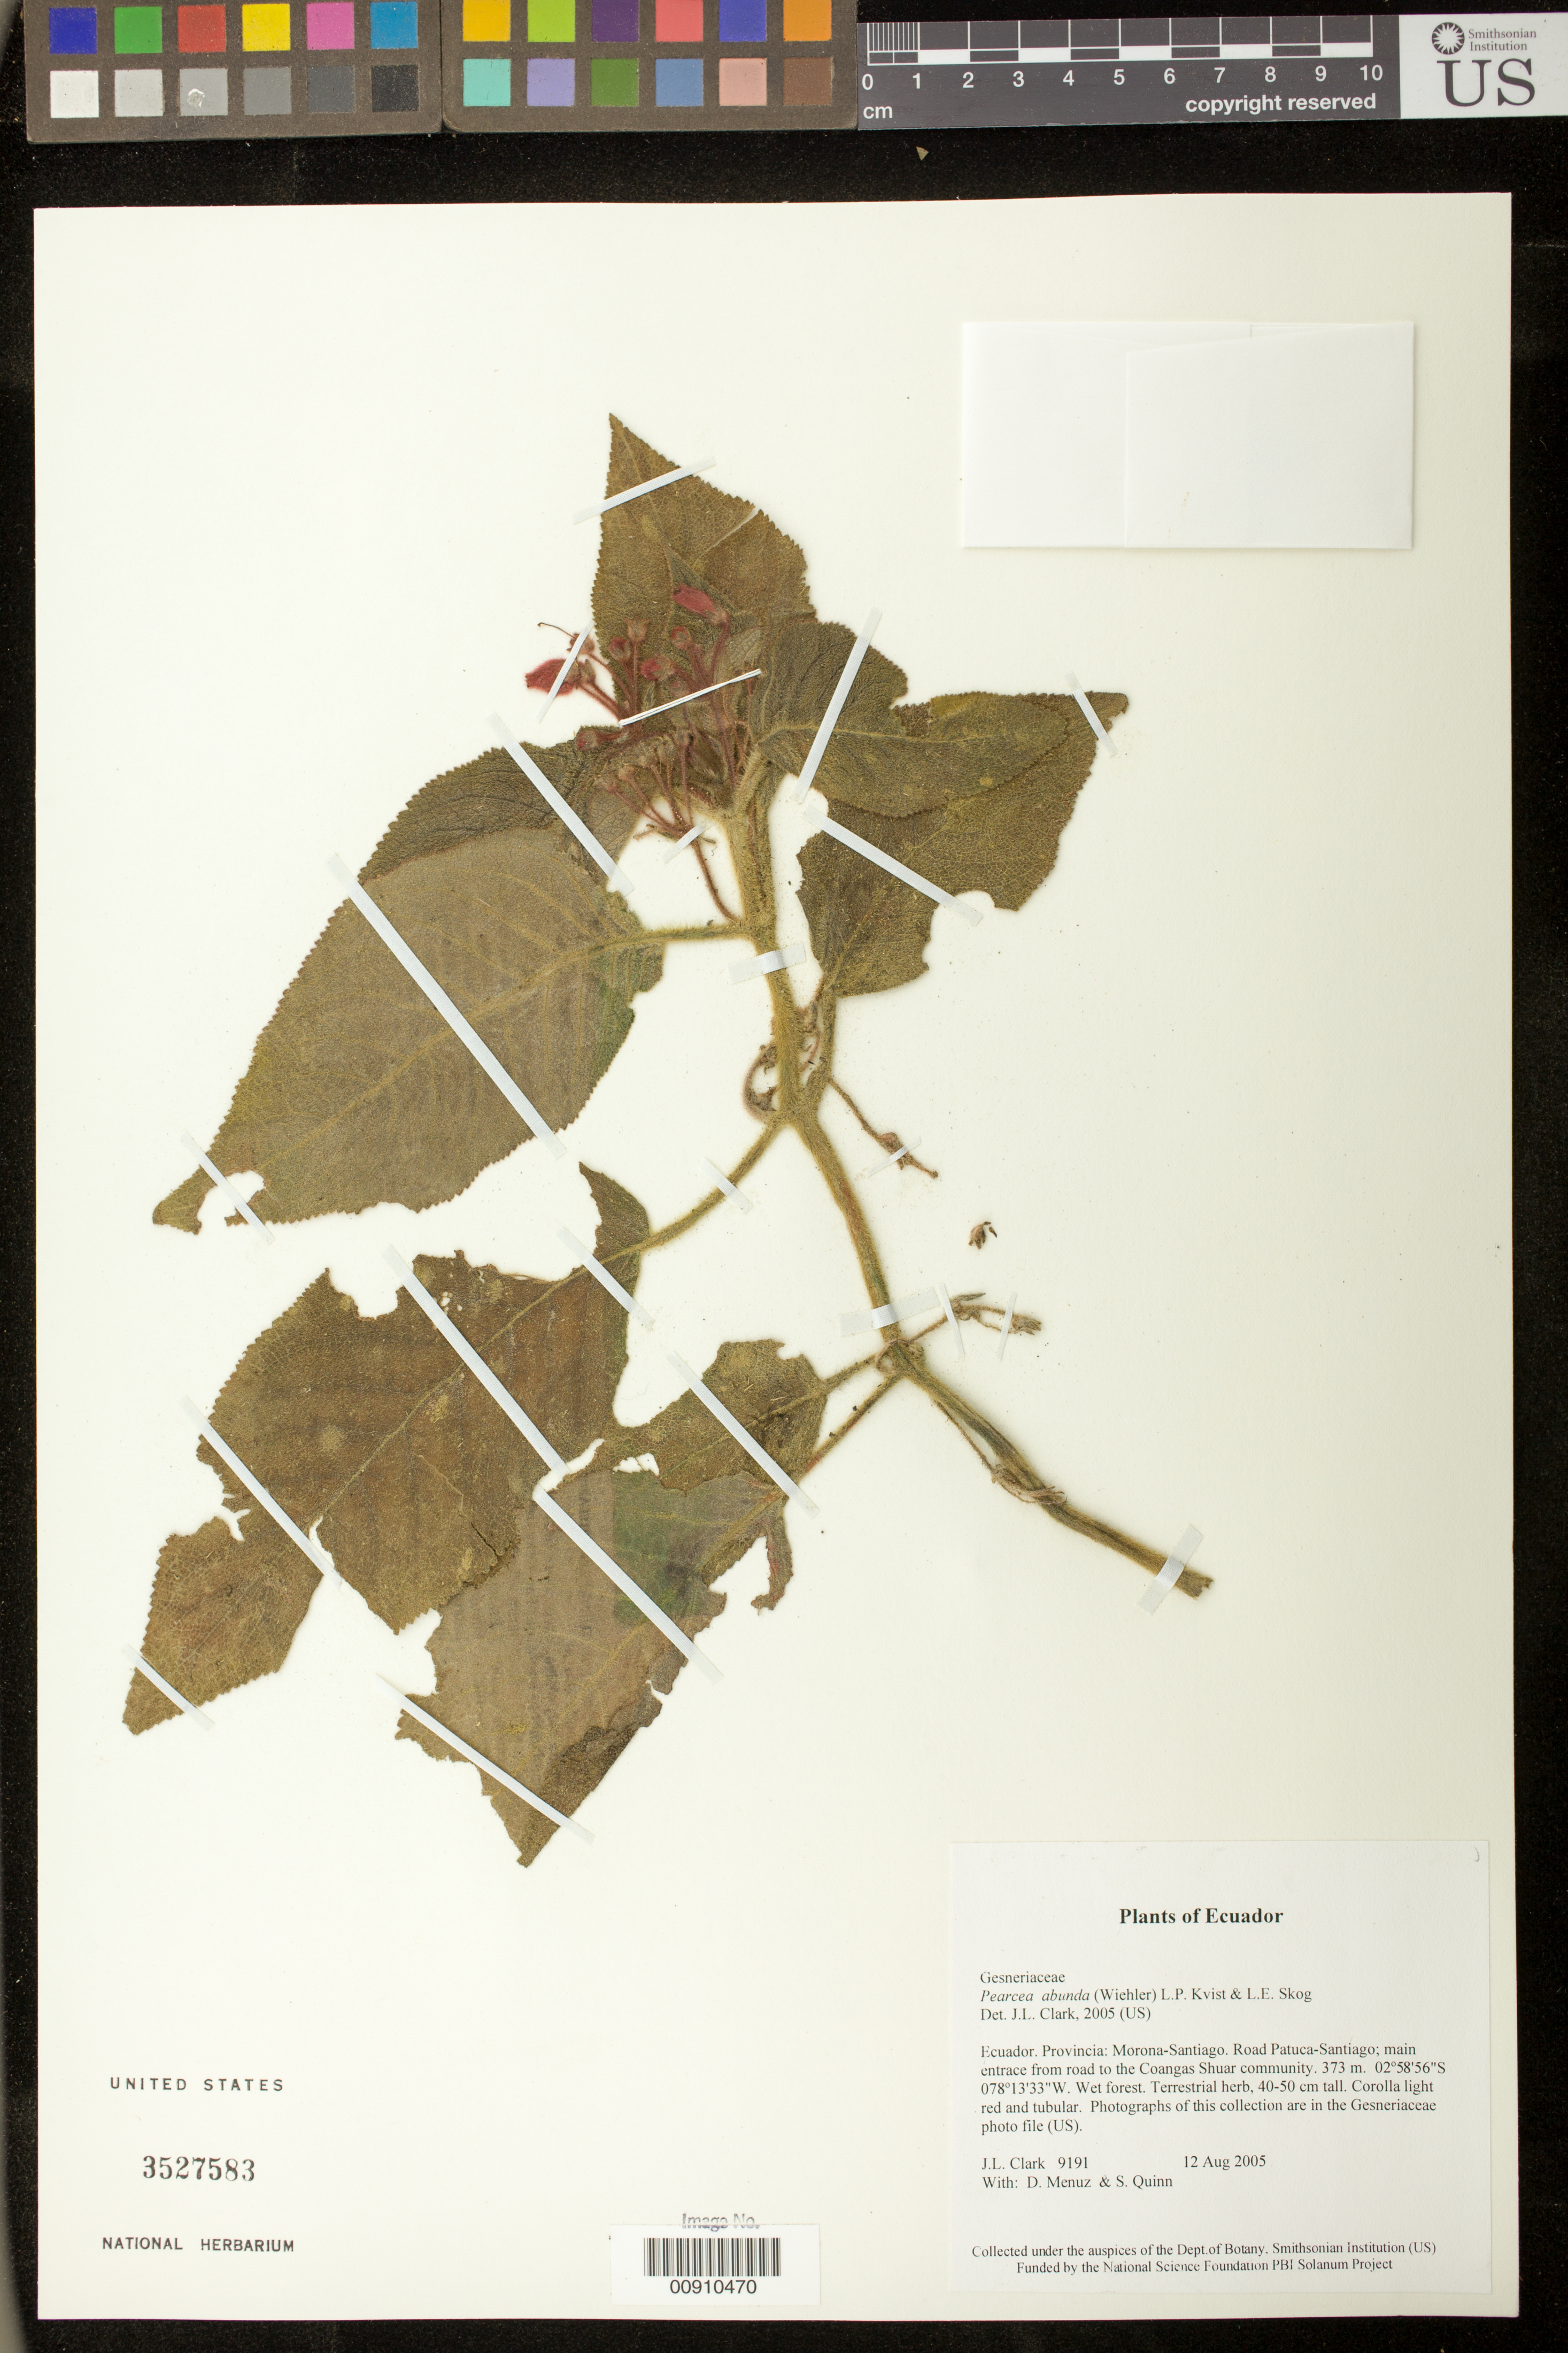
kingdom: Plantae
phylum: Tracheophyta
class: Magnoliopsida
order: Lamiales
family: Gesneriaceae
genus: Pearcea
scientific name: Pearcea abunda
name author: (Wiehler) L.P. Kvist & L.E. Skog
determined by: Clark, J. L., (SEL), The Marie Selby Botanical Garden (UNITED STATES)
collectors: J. L. Clark, D. Menuz & S. Quinn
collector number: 9191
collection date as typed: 12 Aug 2005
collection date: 2005-08-12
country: Ecuador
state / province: Morona-Santiago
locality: Road Patuca-Santiago; main entrace from road to the Coangas Shuar community.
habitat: Wet forest.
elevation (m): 373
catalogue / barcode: US 3527583